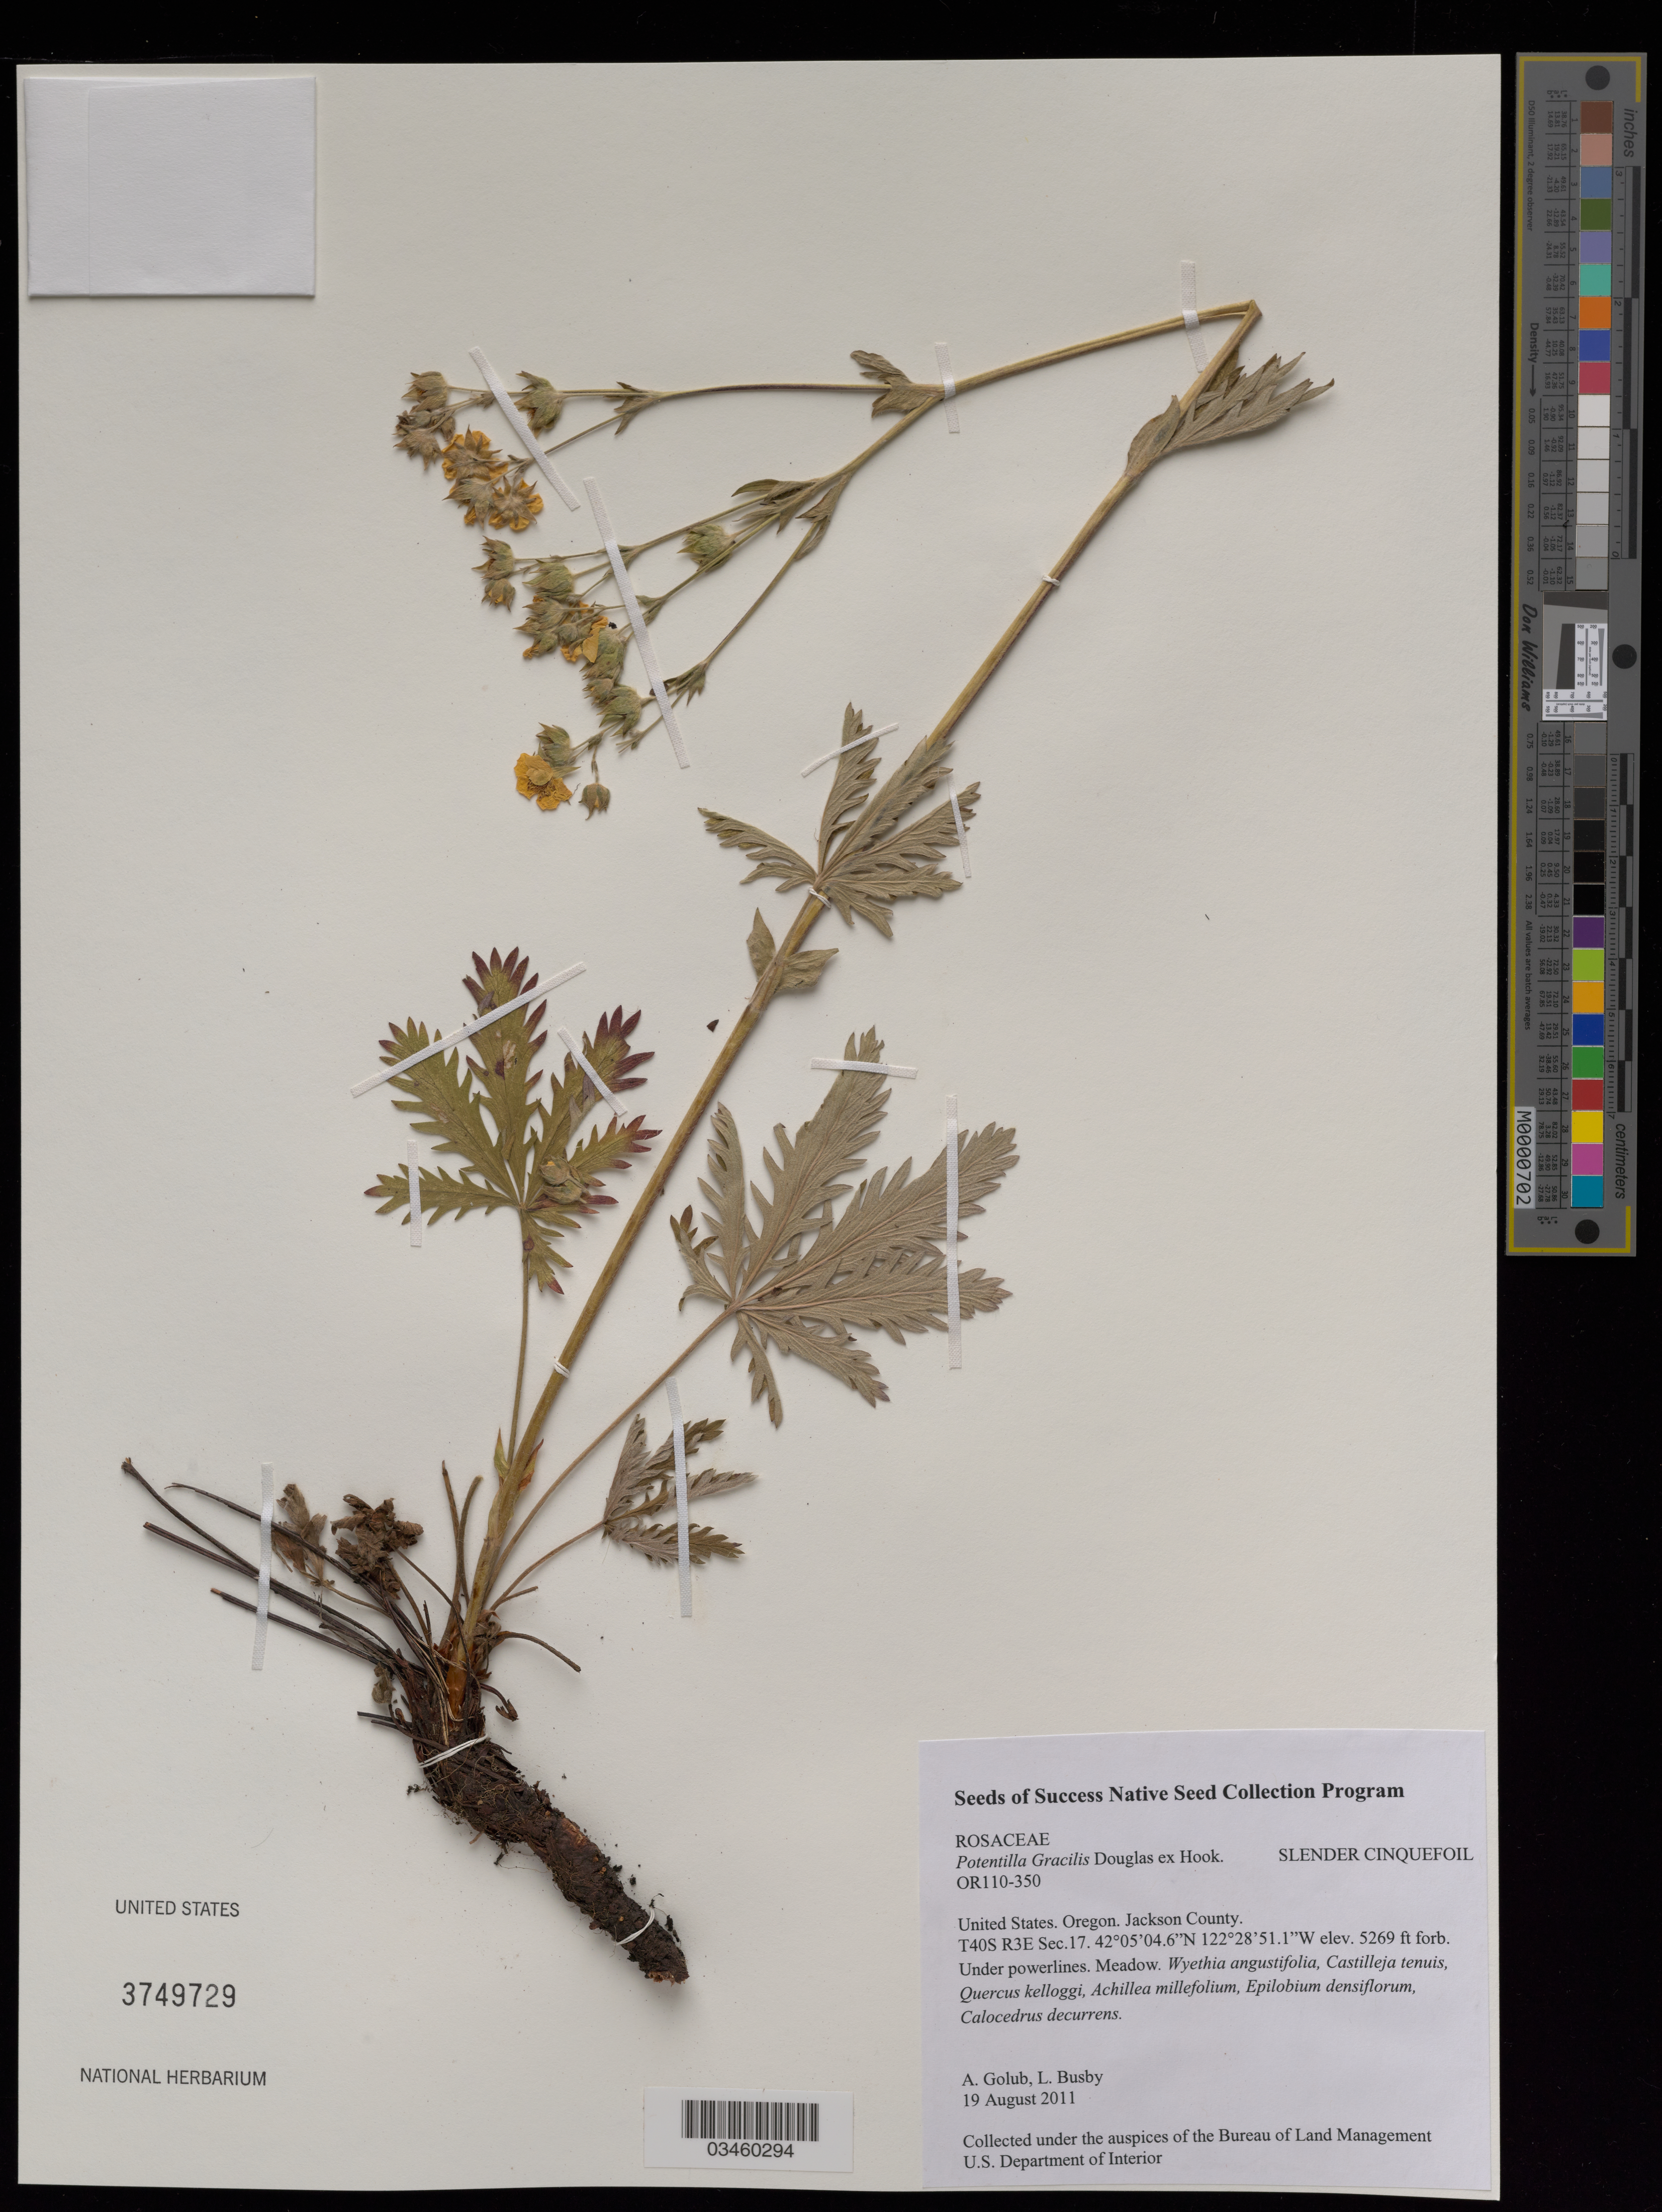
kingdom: Plantae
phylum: Tracheophyta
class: Magnoliopsida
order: Rosales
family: Rosaceae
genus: Potentilla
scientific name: Potentilla gracilis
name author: Douglas ex Hook.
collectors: A. Golub & L. Busby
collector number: OR110-350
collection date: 2011-08-19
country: United States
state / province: Oregon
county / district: Jackson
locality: T40S R3E Sec 17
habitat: Under powerlines. Meadow. With Wyethia angustifolia, Castilleja tenuis, Quercus kelloggi, ect.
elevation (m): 1606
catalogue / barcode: US 3749729